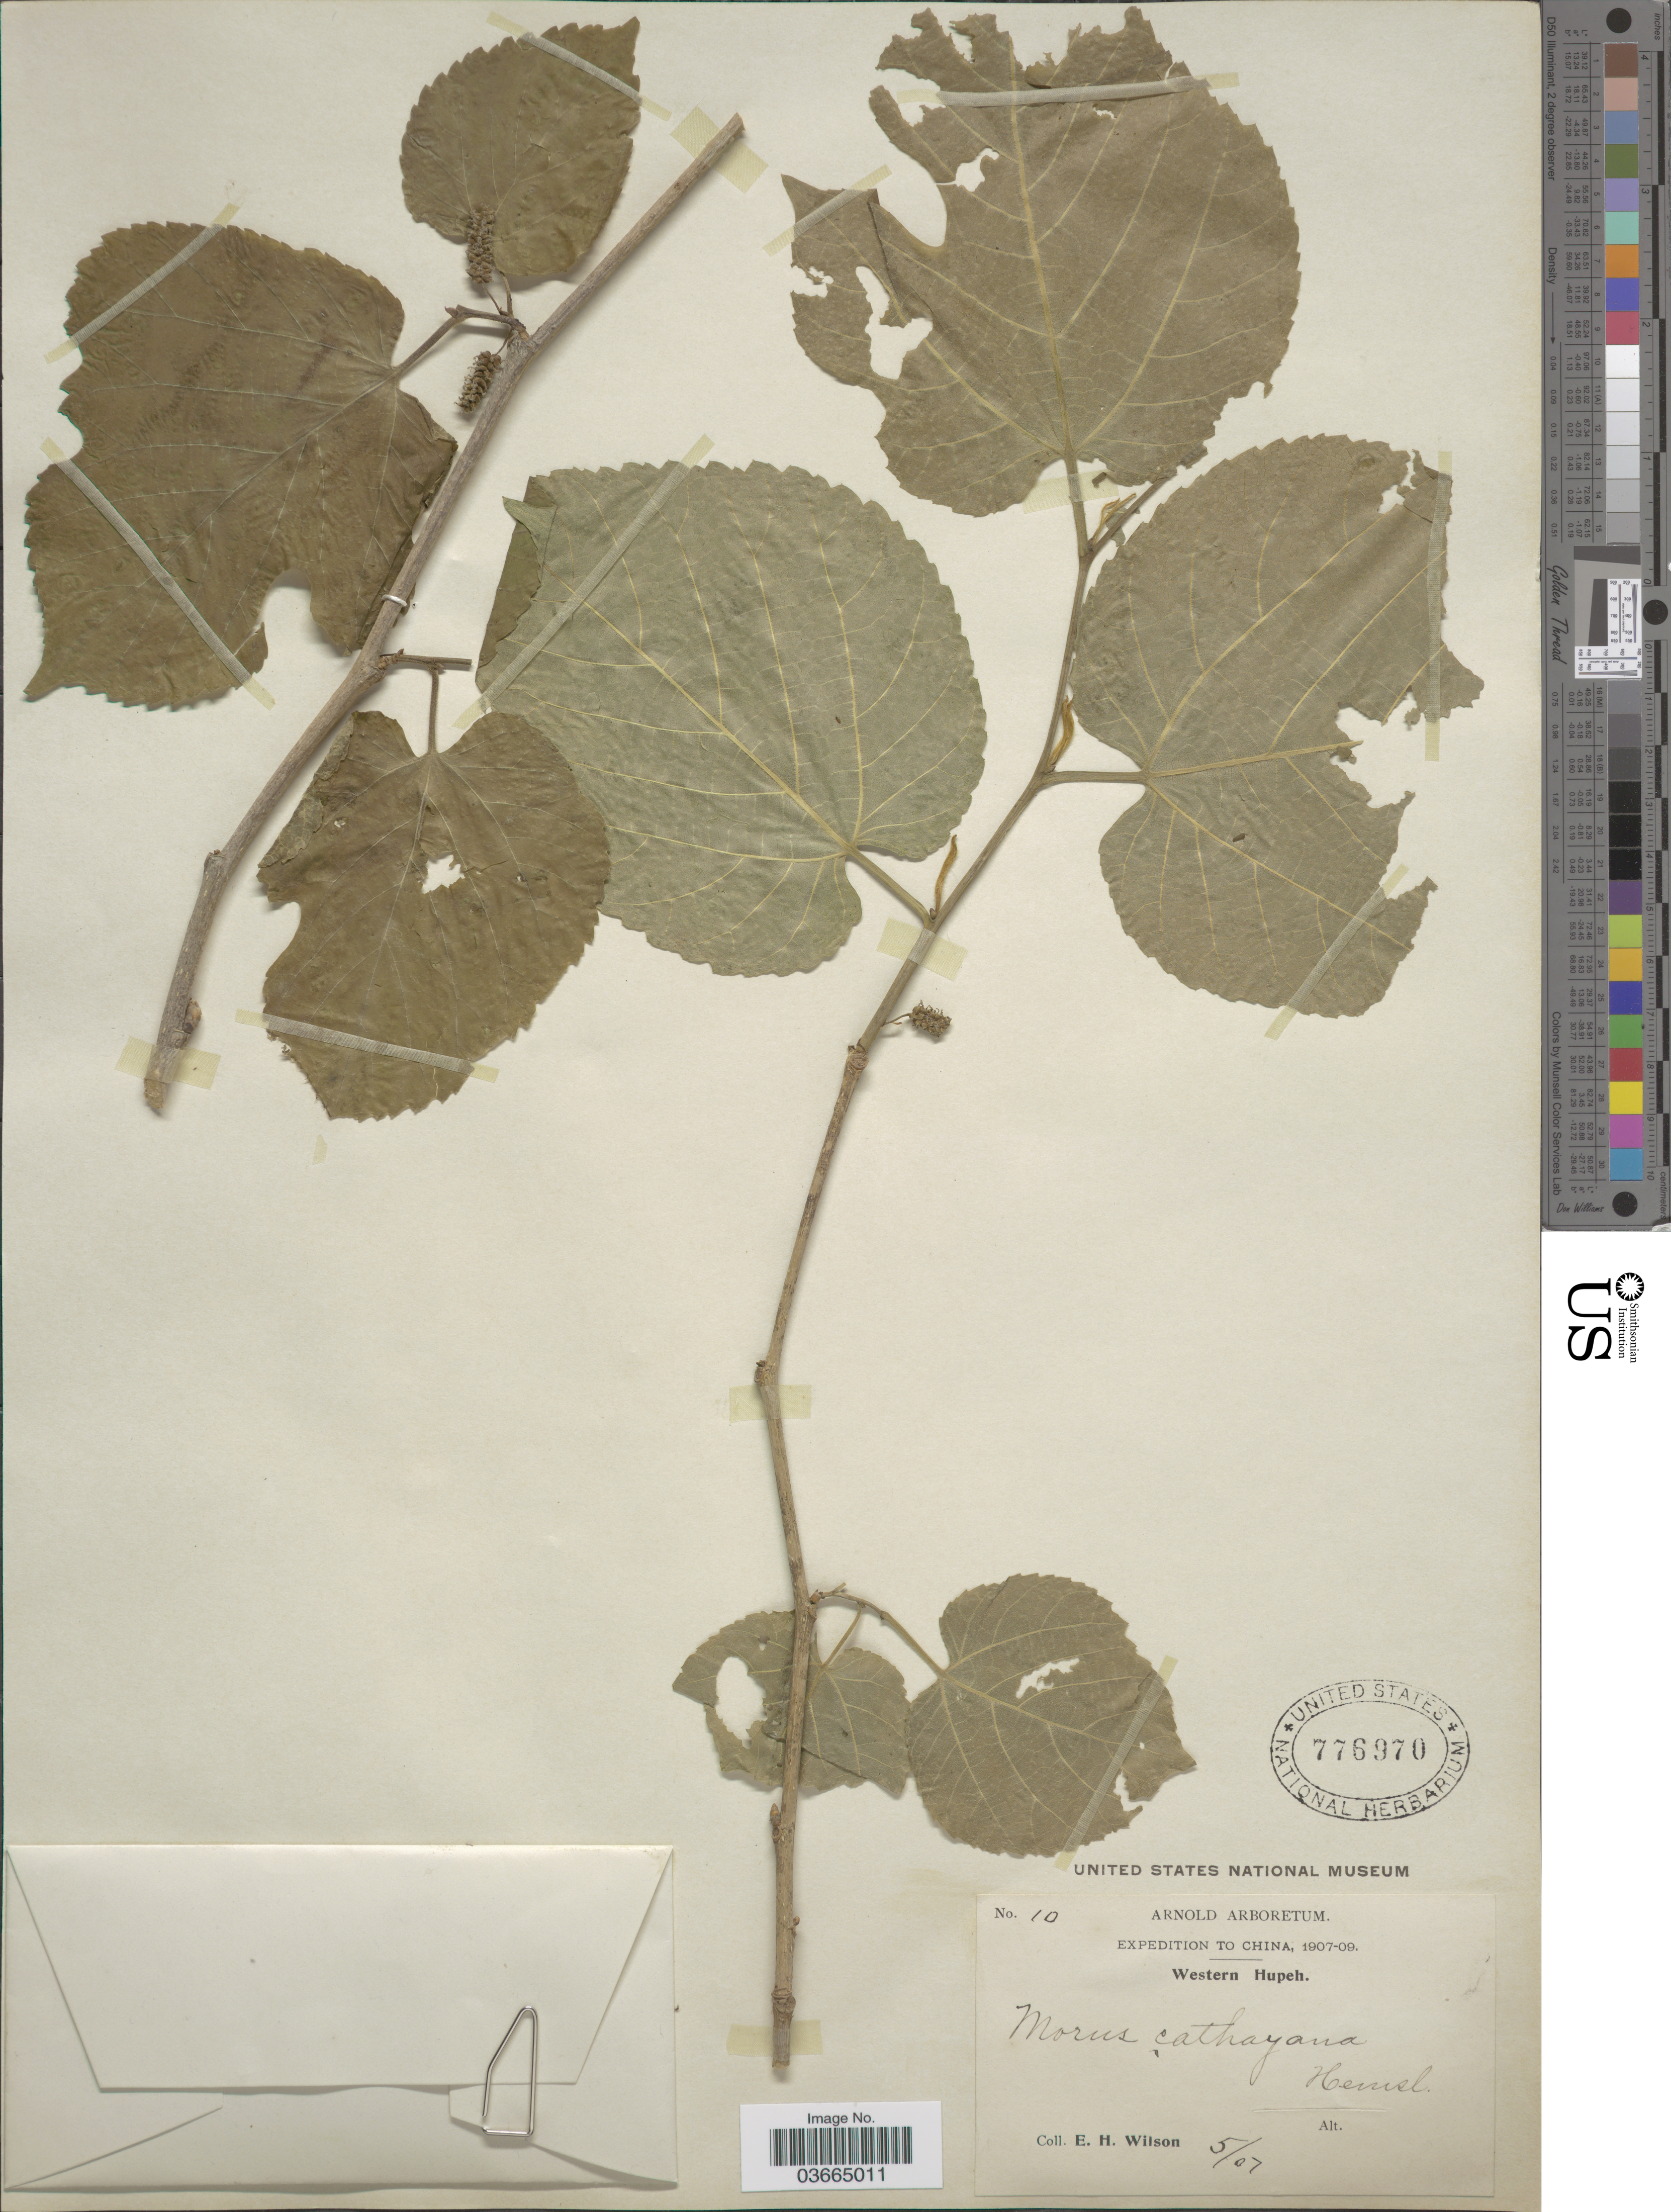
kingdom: Plantae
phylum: Tracheophyta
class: Magnoliopsida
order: Rosales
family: Moraceae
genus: Morus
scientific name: Morus cathayana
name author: Hemsl.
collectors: E. Wilson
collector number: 10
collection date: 1907-05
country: China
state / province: Hubei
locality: Western Hupeh.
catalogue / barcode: US 776970